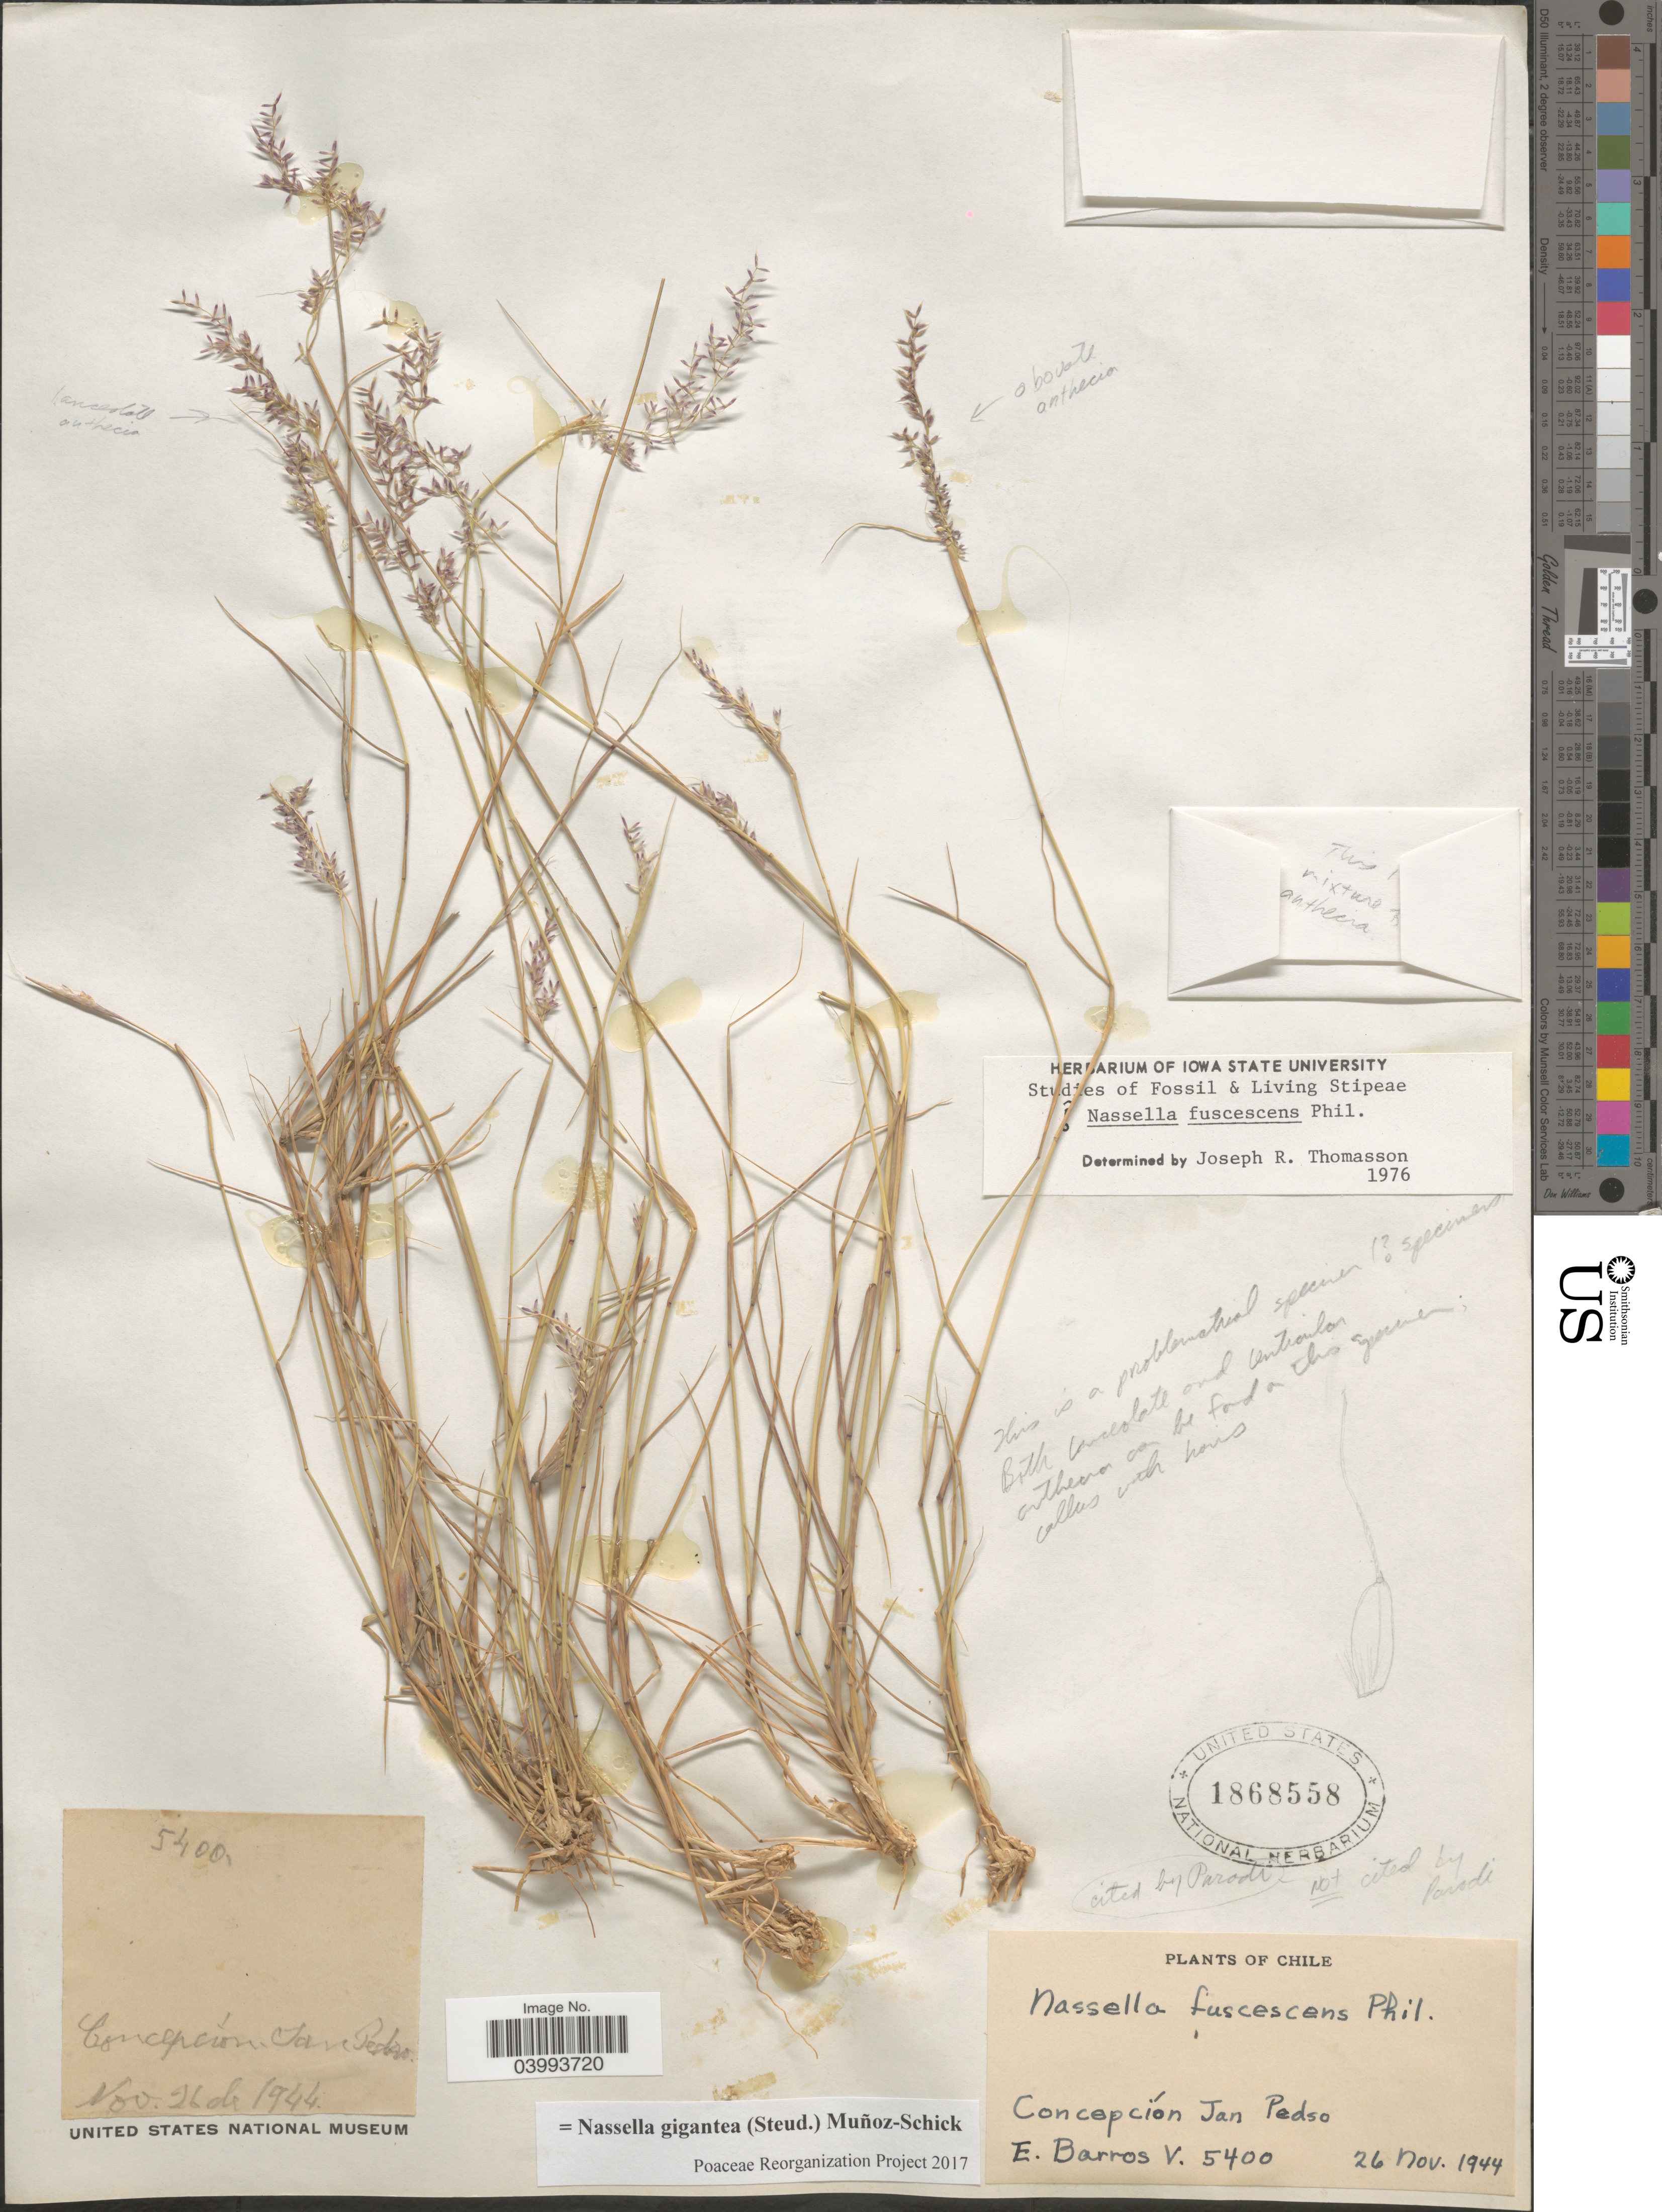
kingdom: Plantae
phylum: Tracheophyta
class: Liliopsida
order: Poales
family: Poaceae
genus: Nassella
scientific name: Nassella gigantea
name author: (Steud.) Muñoz-Schick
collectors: E. Barros V.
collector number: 5400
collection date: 1944-11-26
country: Chile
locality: Concepción San Pedro.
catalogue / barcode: US 1868558